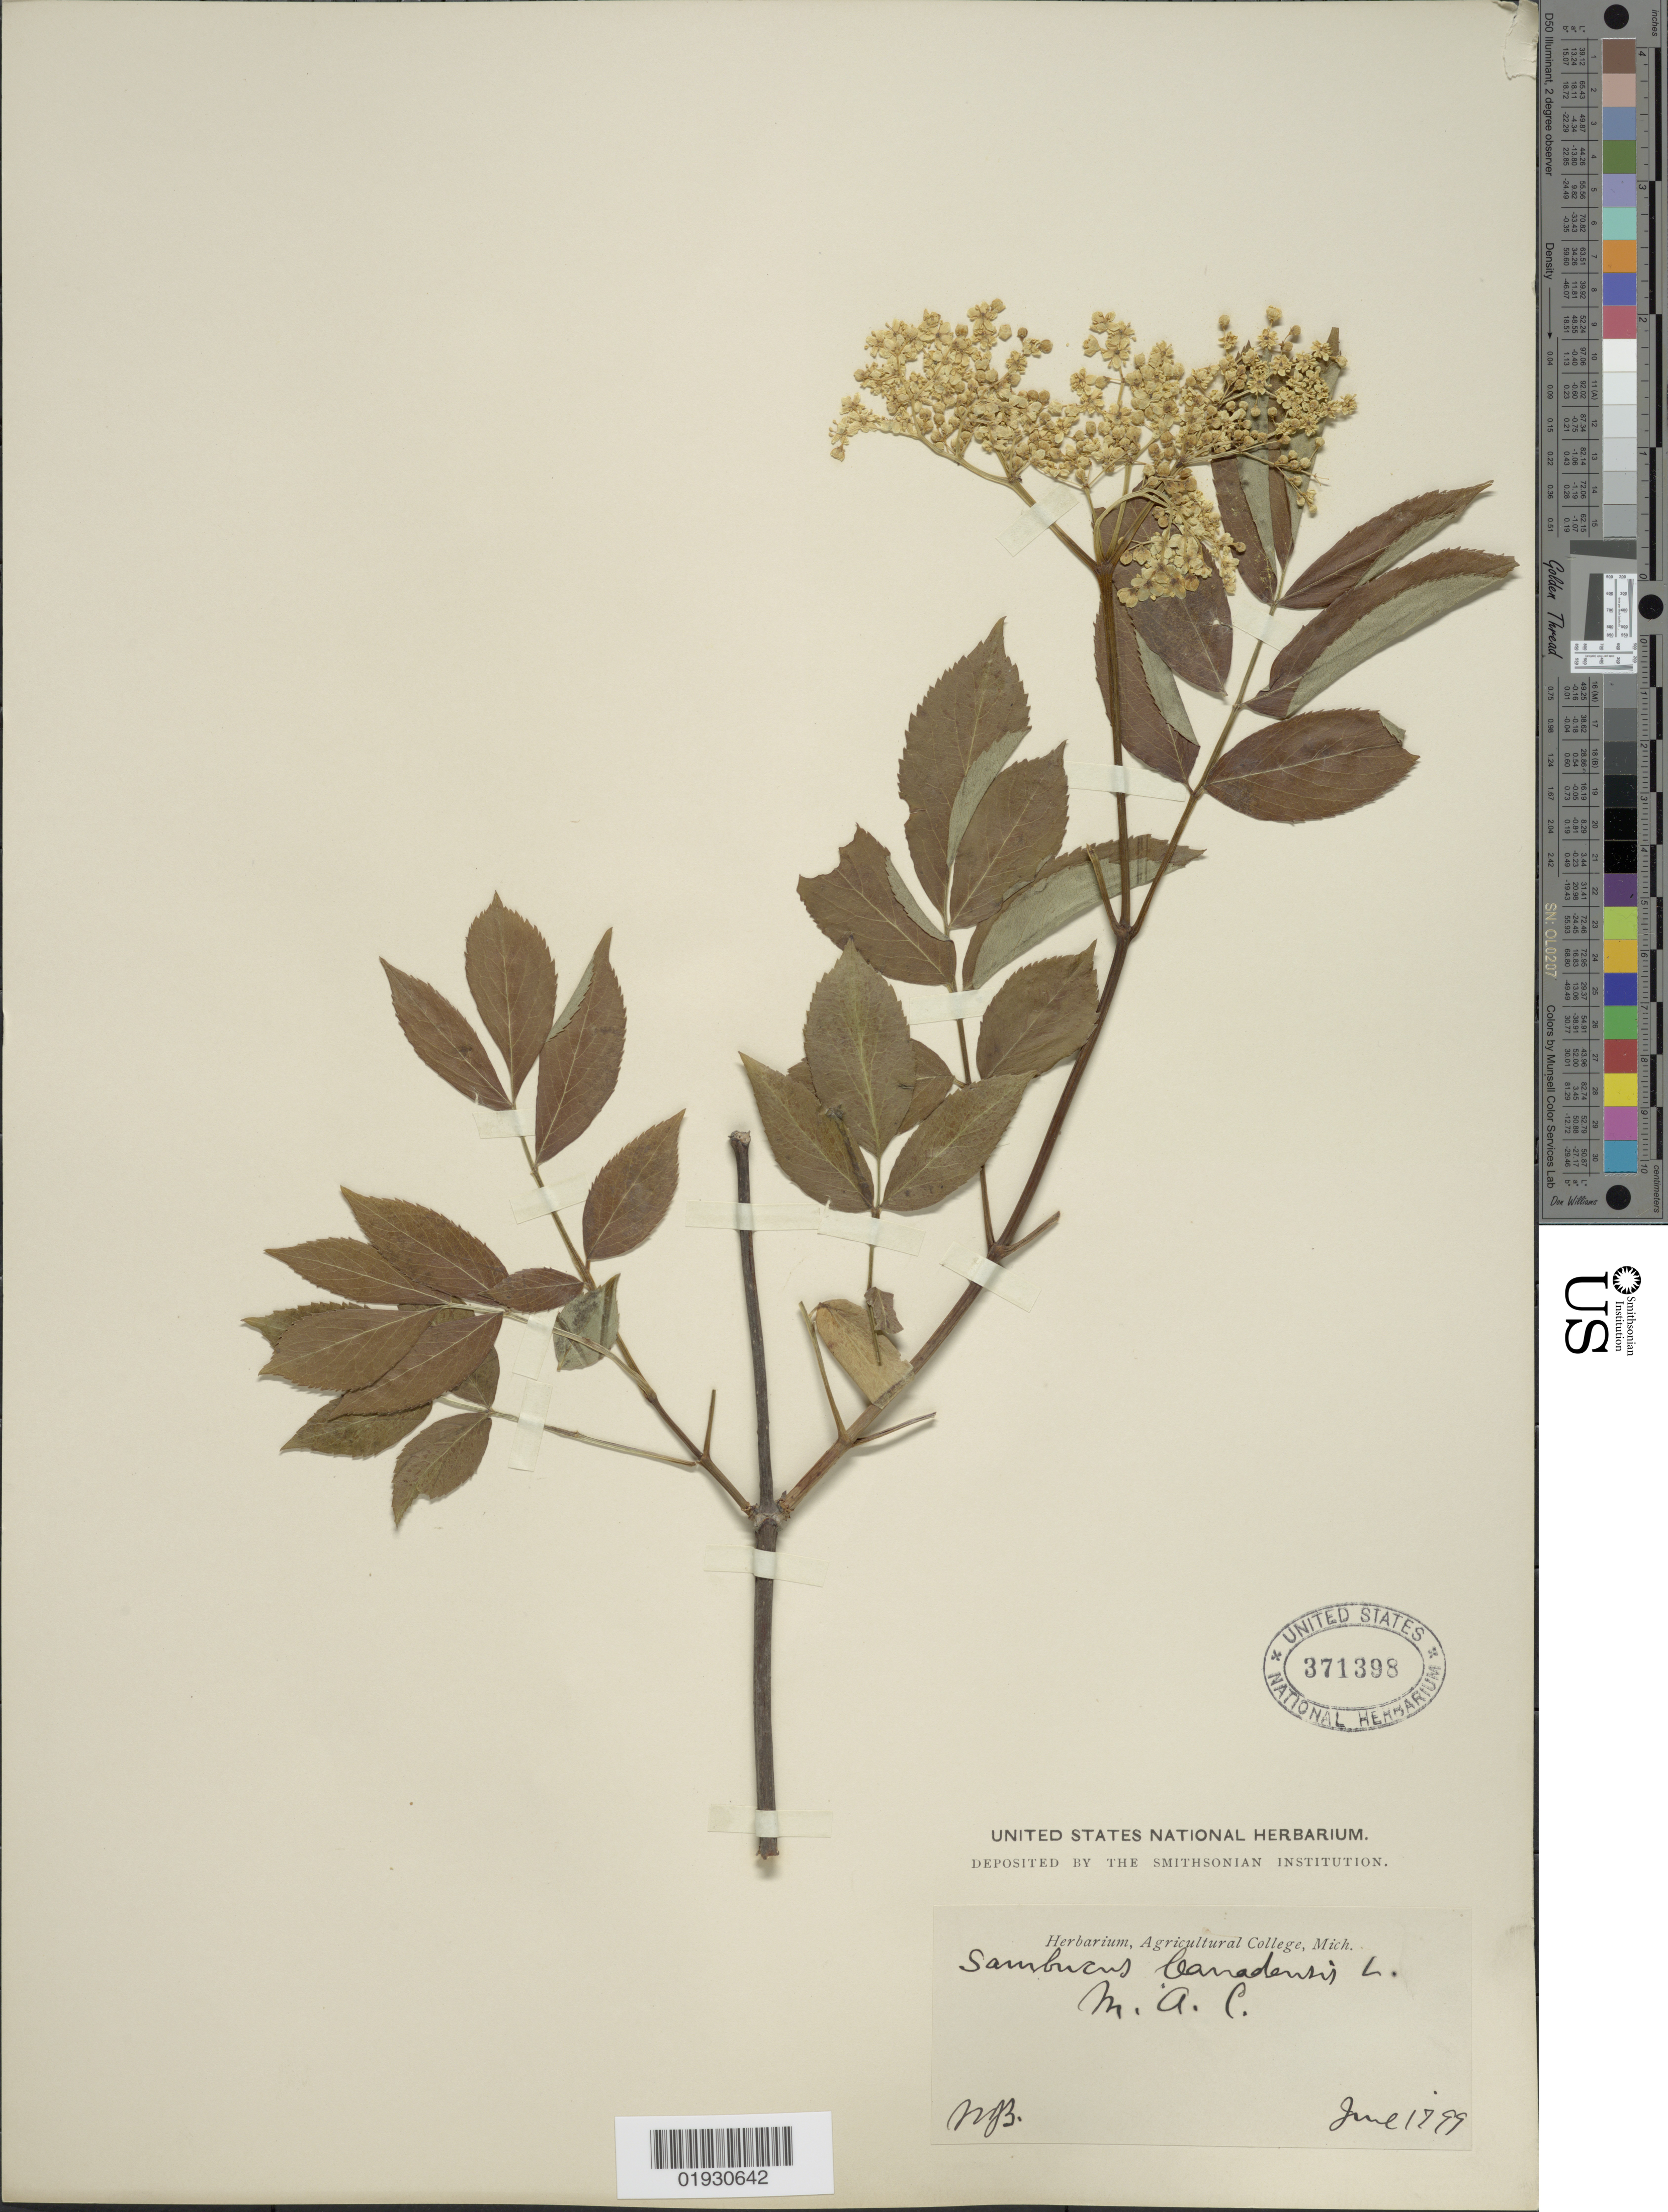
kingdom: Plantae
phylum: Tracheophyta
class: Magnoliopsida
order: Dipsacales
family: Viburnaceae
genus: Sambucus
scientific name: Sambucus canadensis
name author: L.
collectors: W.J.B.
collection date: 1799-06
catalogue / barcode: US 371398